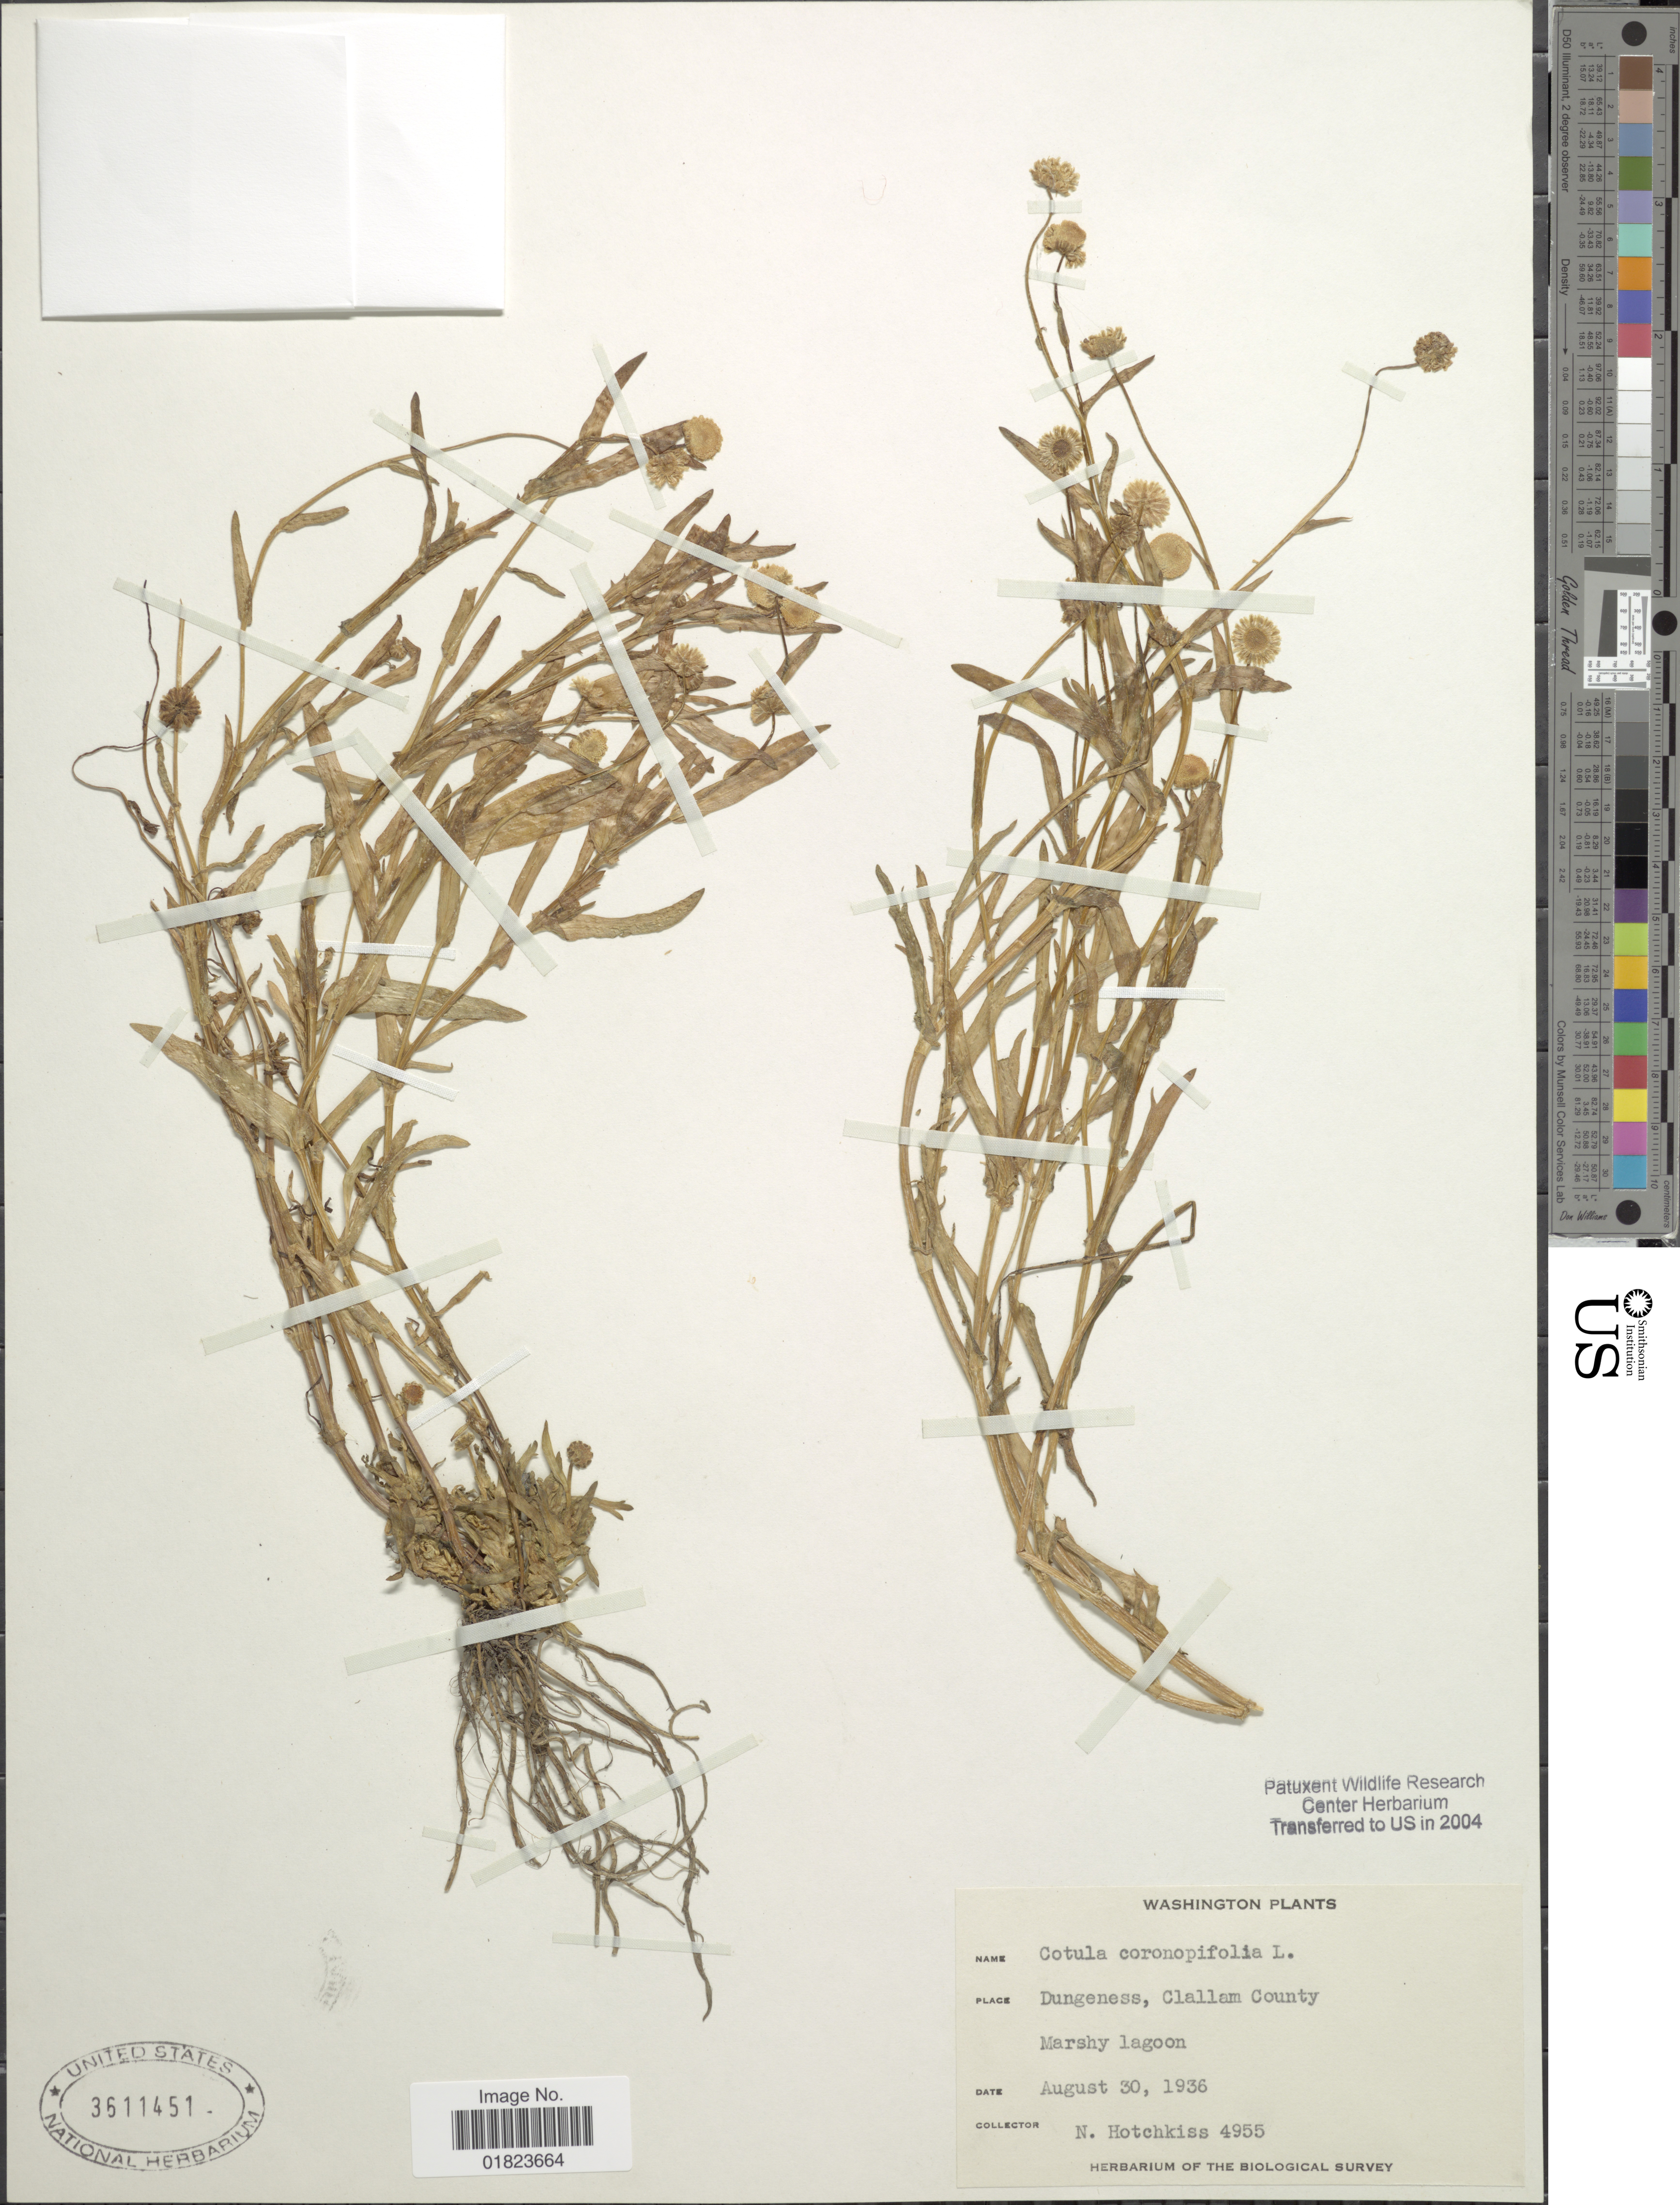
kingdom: Plantae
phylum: Tracheophyta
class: Magnoliopsida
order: Asterales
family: Asteraceae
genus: Cotula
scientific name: Cotula coronopifolia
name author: L.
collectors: N. Hotchkiss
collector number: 4955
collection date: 1936-08-30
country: United States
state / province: Washington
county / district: Clallam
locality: Dungeness, Callam County, Marshy lagoon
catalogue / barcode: US 3611451